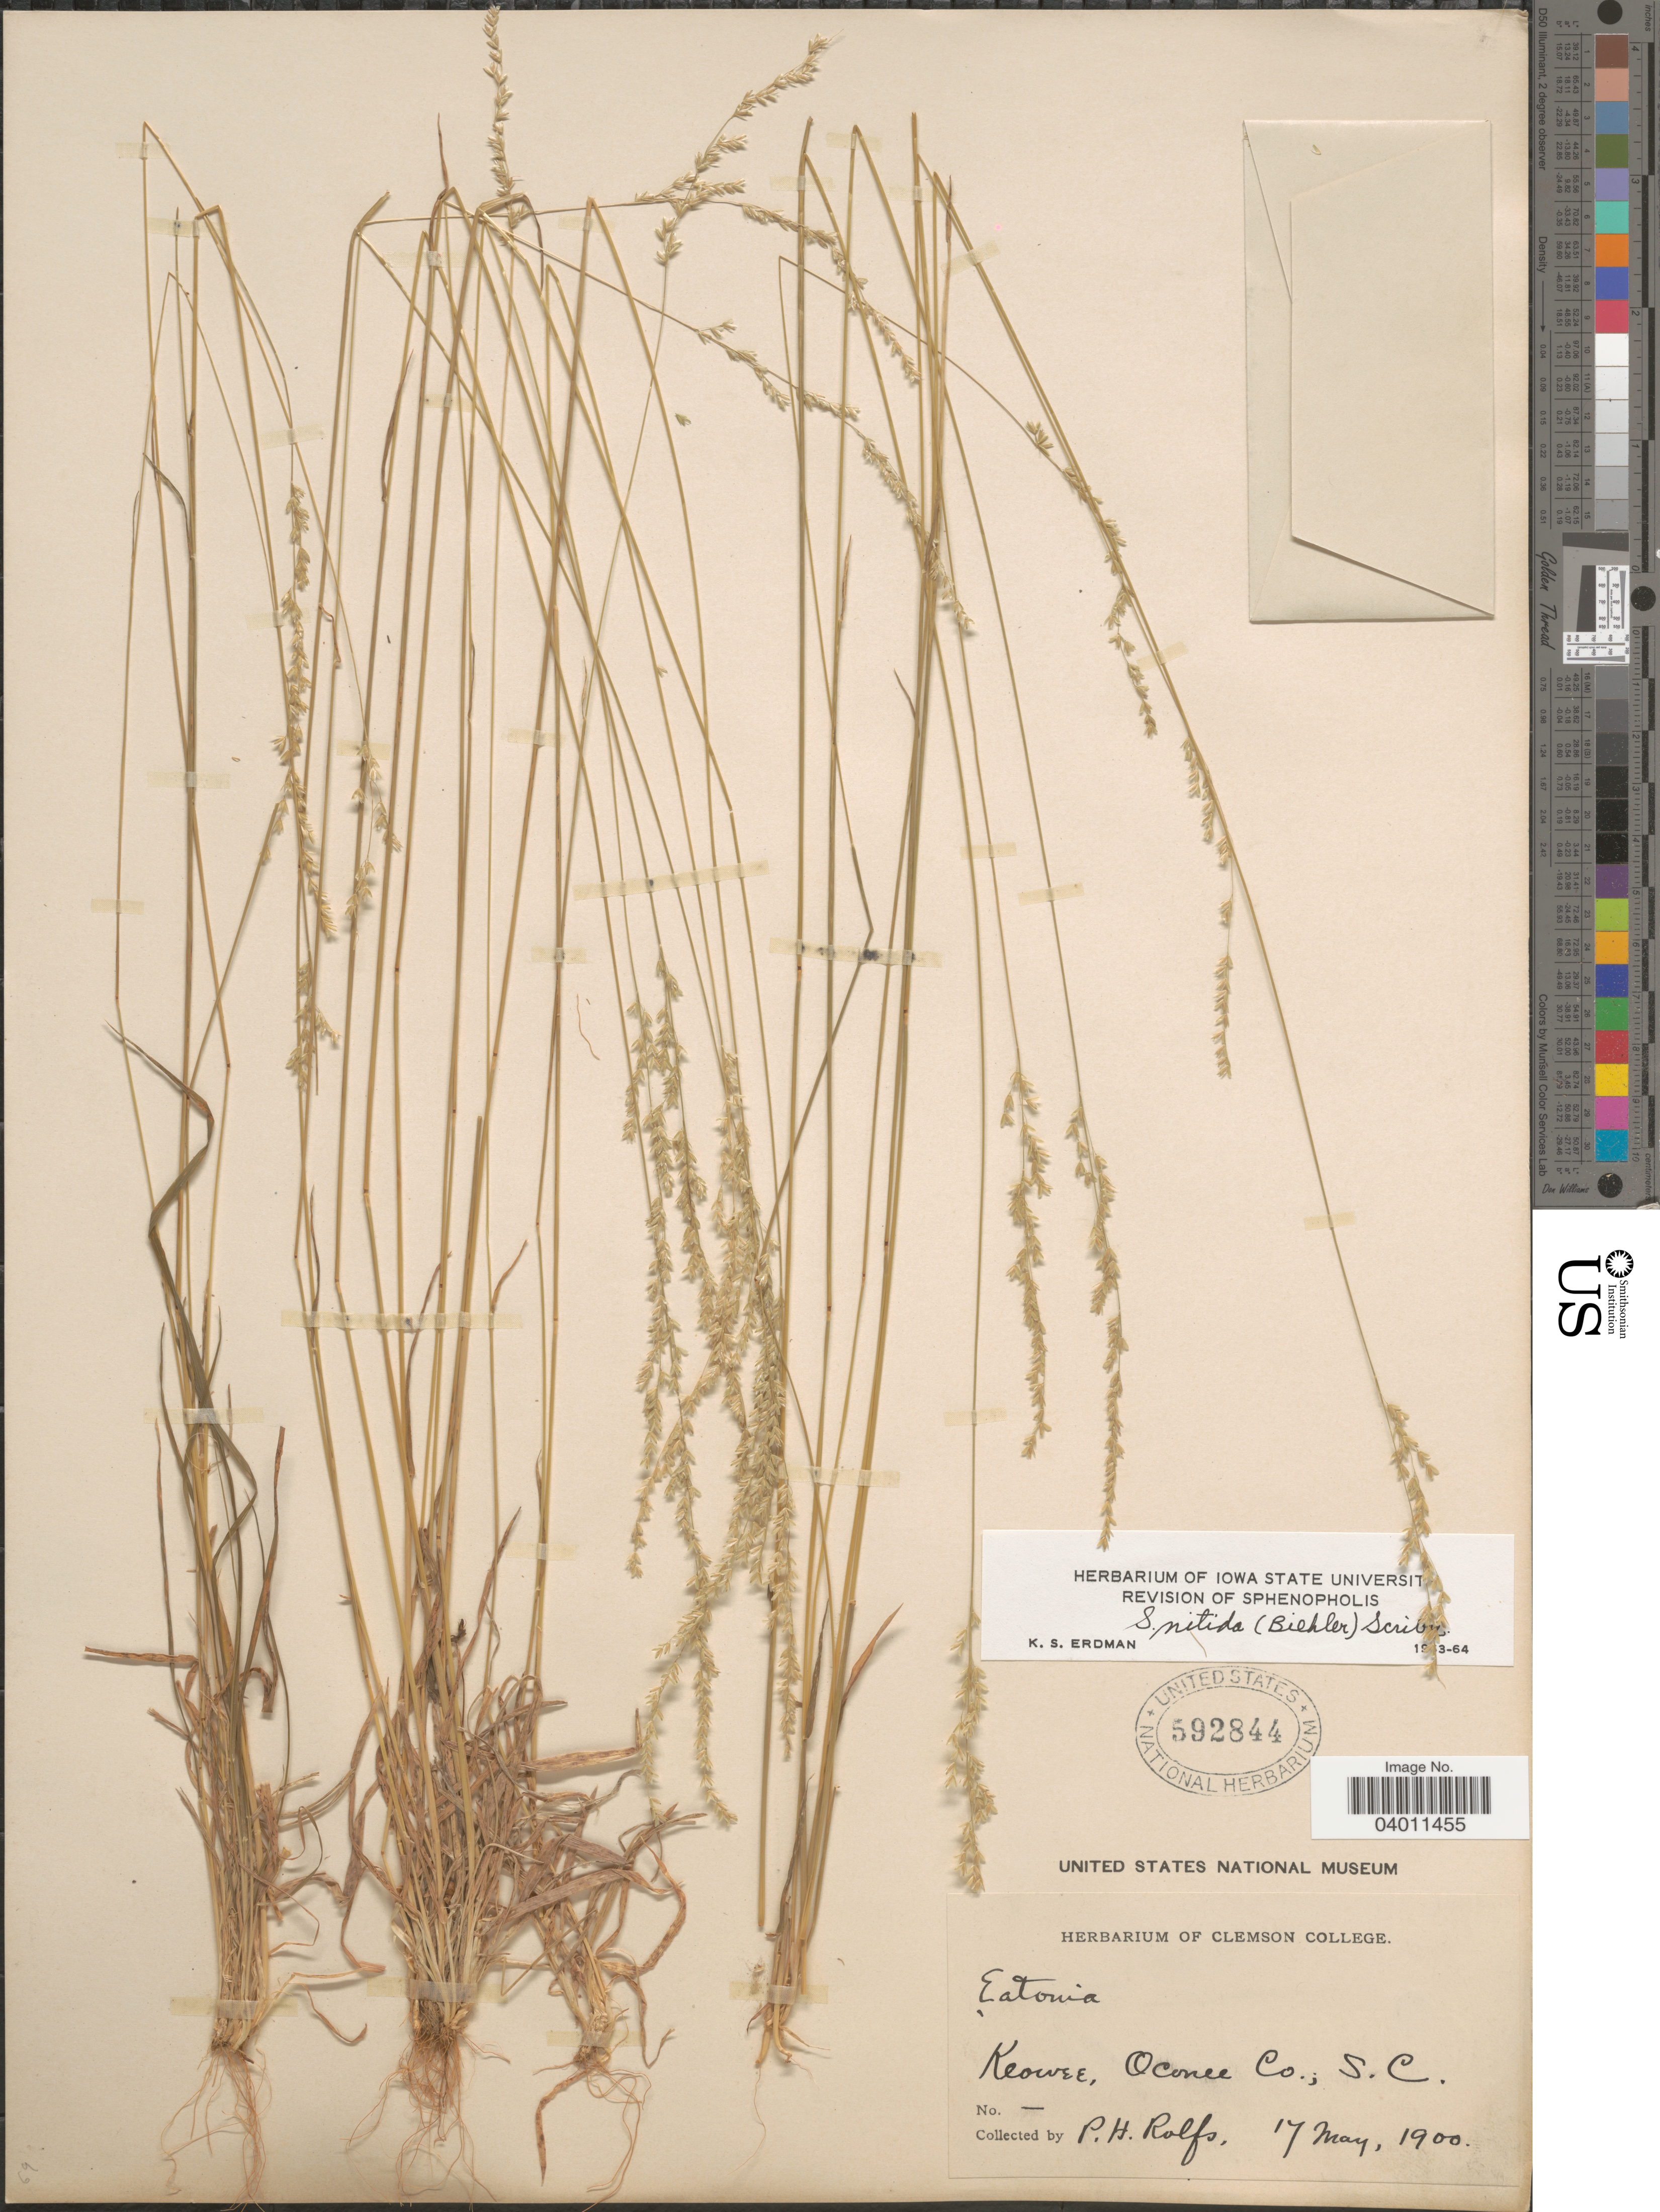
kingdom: Plantae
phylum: Tracheophyta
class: Liliopsida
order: Poales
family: Poaceae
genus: Sphenopholis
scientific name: Sphenopholis nitida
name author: (Biehler) Scribn.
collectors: P. H. Rolfs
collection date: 1900-05-17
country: United States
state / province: South Carolina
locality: Keowee, Oconee Co.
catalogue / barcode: US 592844